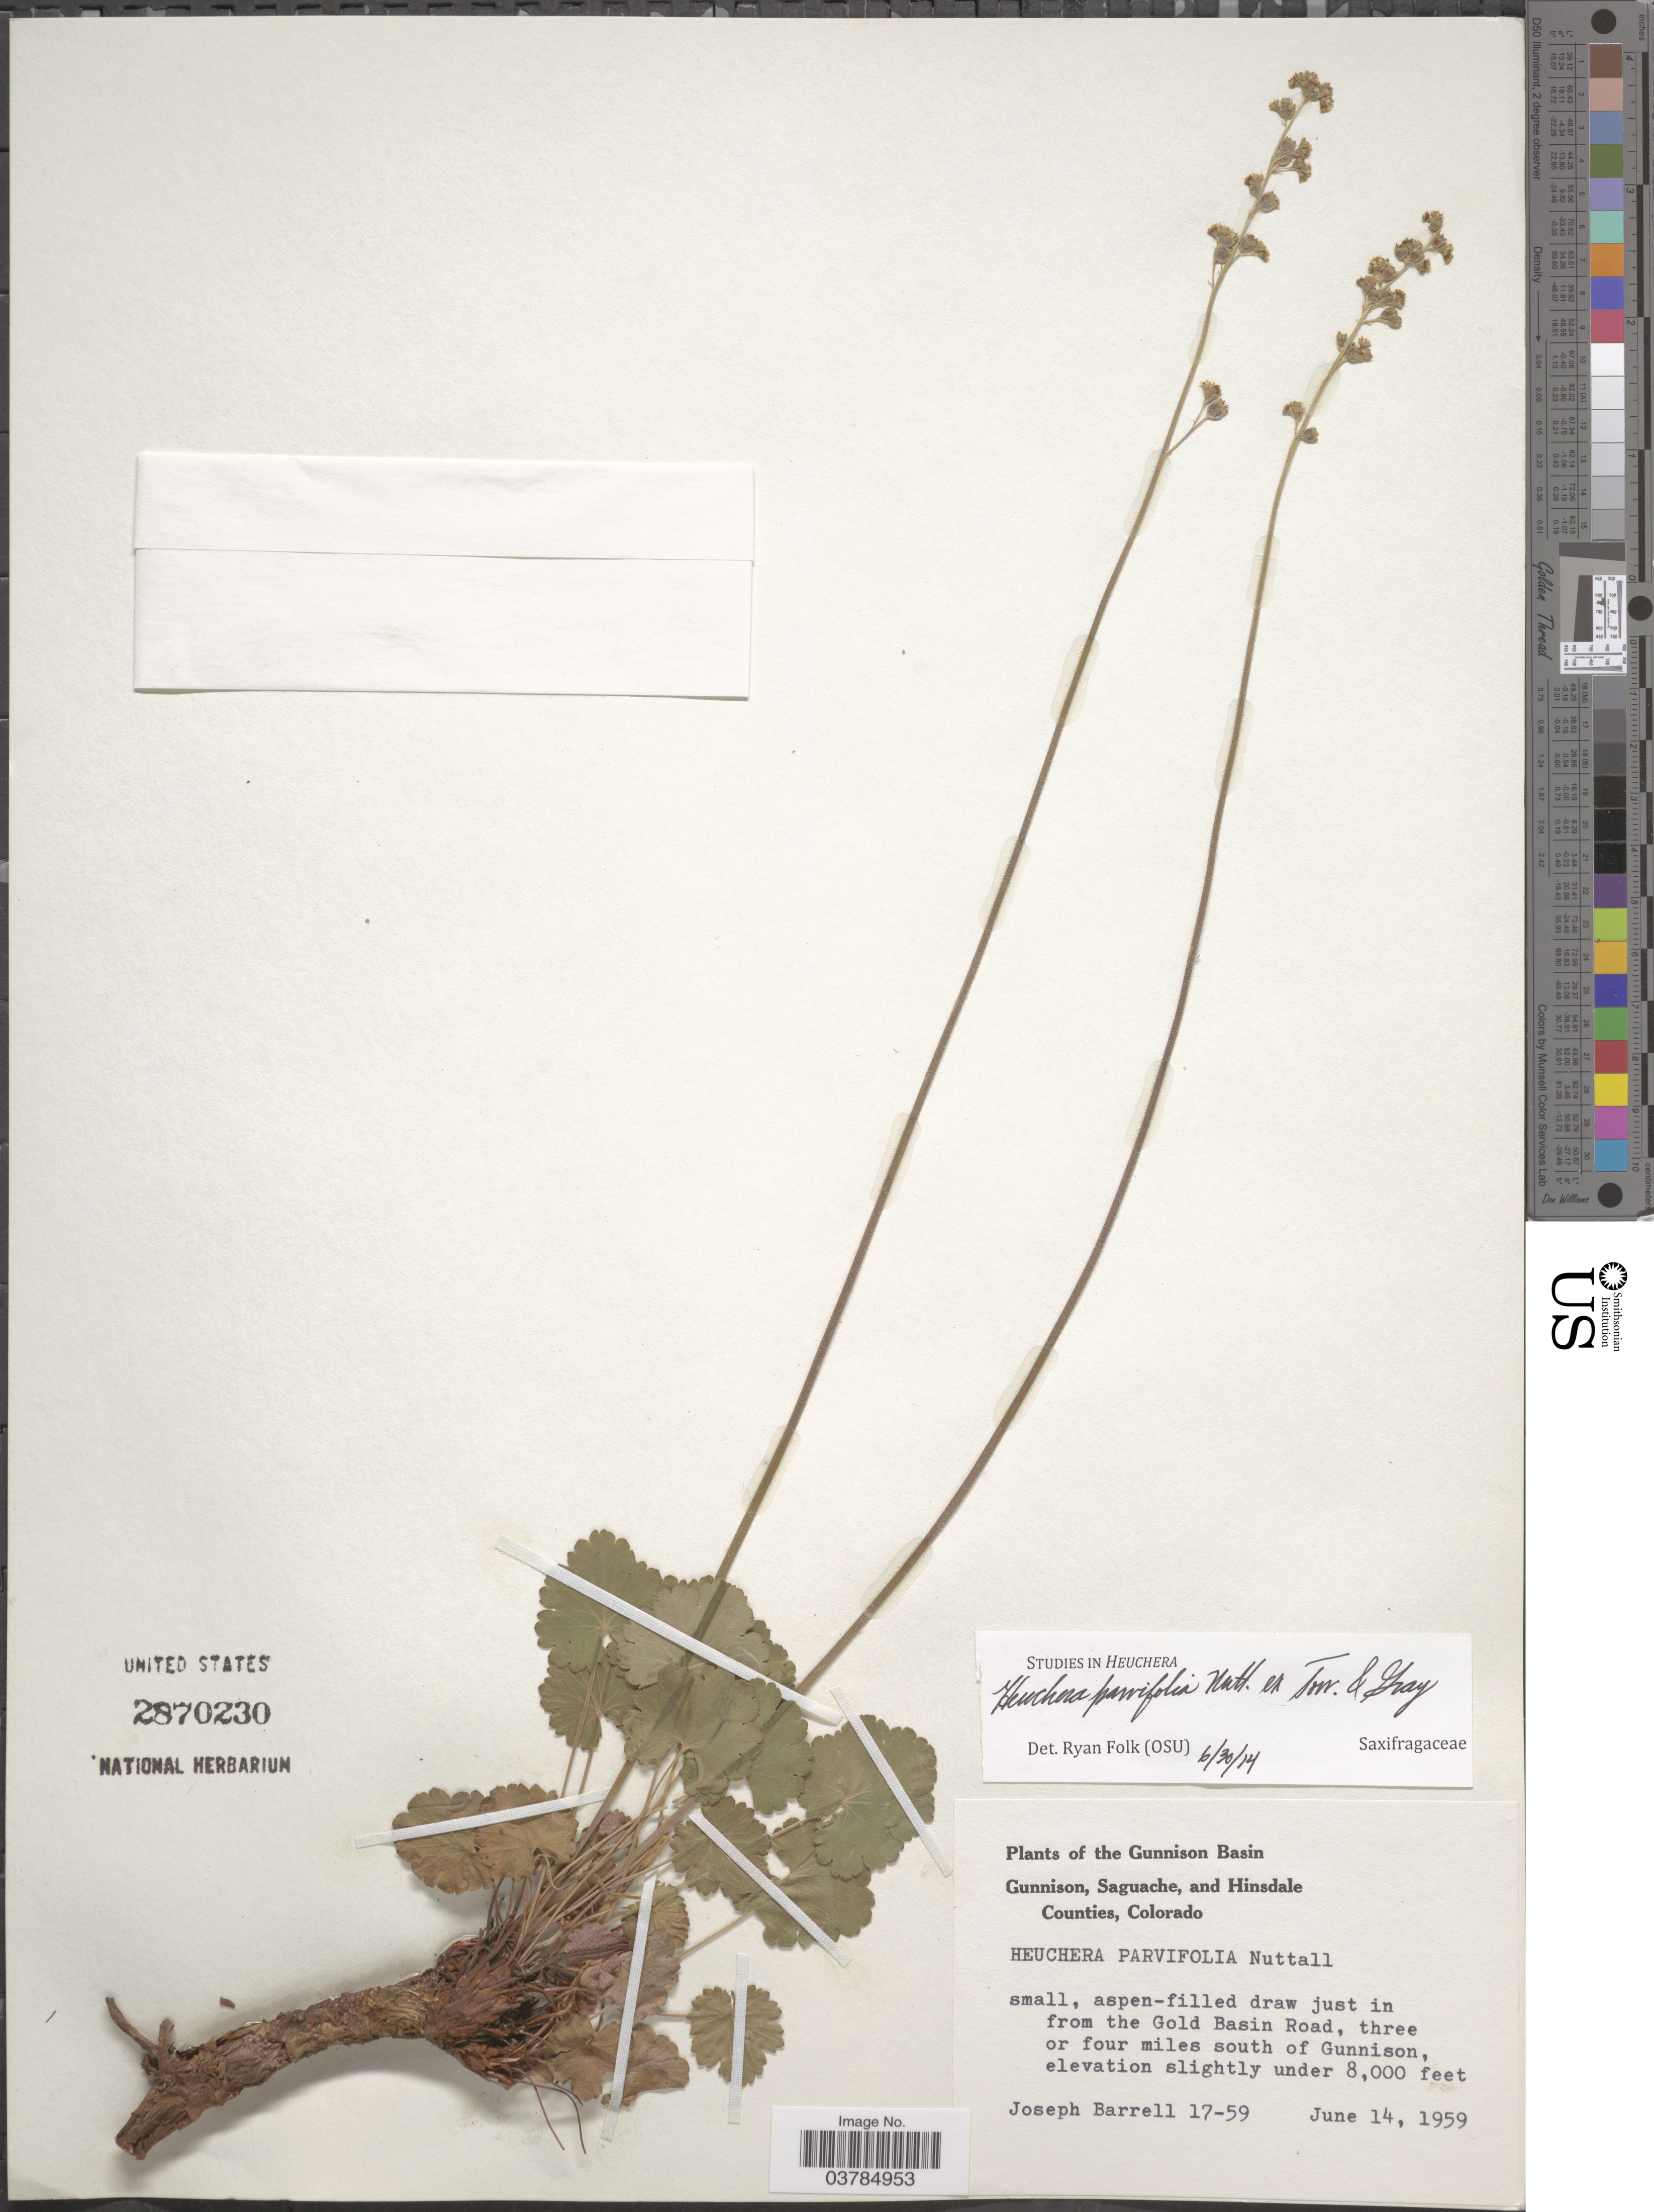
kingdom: Plantae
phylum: Tracheophyta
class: Magnoliopsida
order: Saxifragales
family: Saxifragaceae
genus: Heuchera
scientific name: Heuchera parvifolia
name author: Nutt.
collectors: J. Barrell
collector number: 17-59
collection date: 1959-06-14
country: United States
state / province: Colorado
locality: The Gunnison Basin. Small, aspen-filled draw just in from the Gold Basin Road, three or four miles south of Gunnison.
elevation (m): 2438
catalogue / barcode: US 2870230